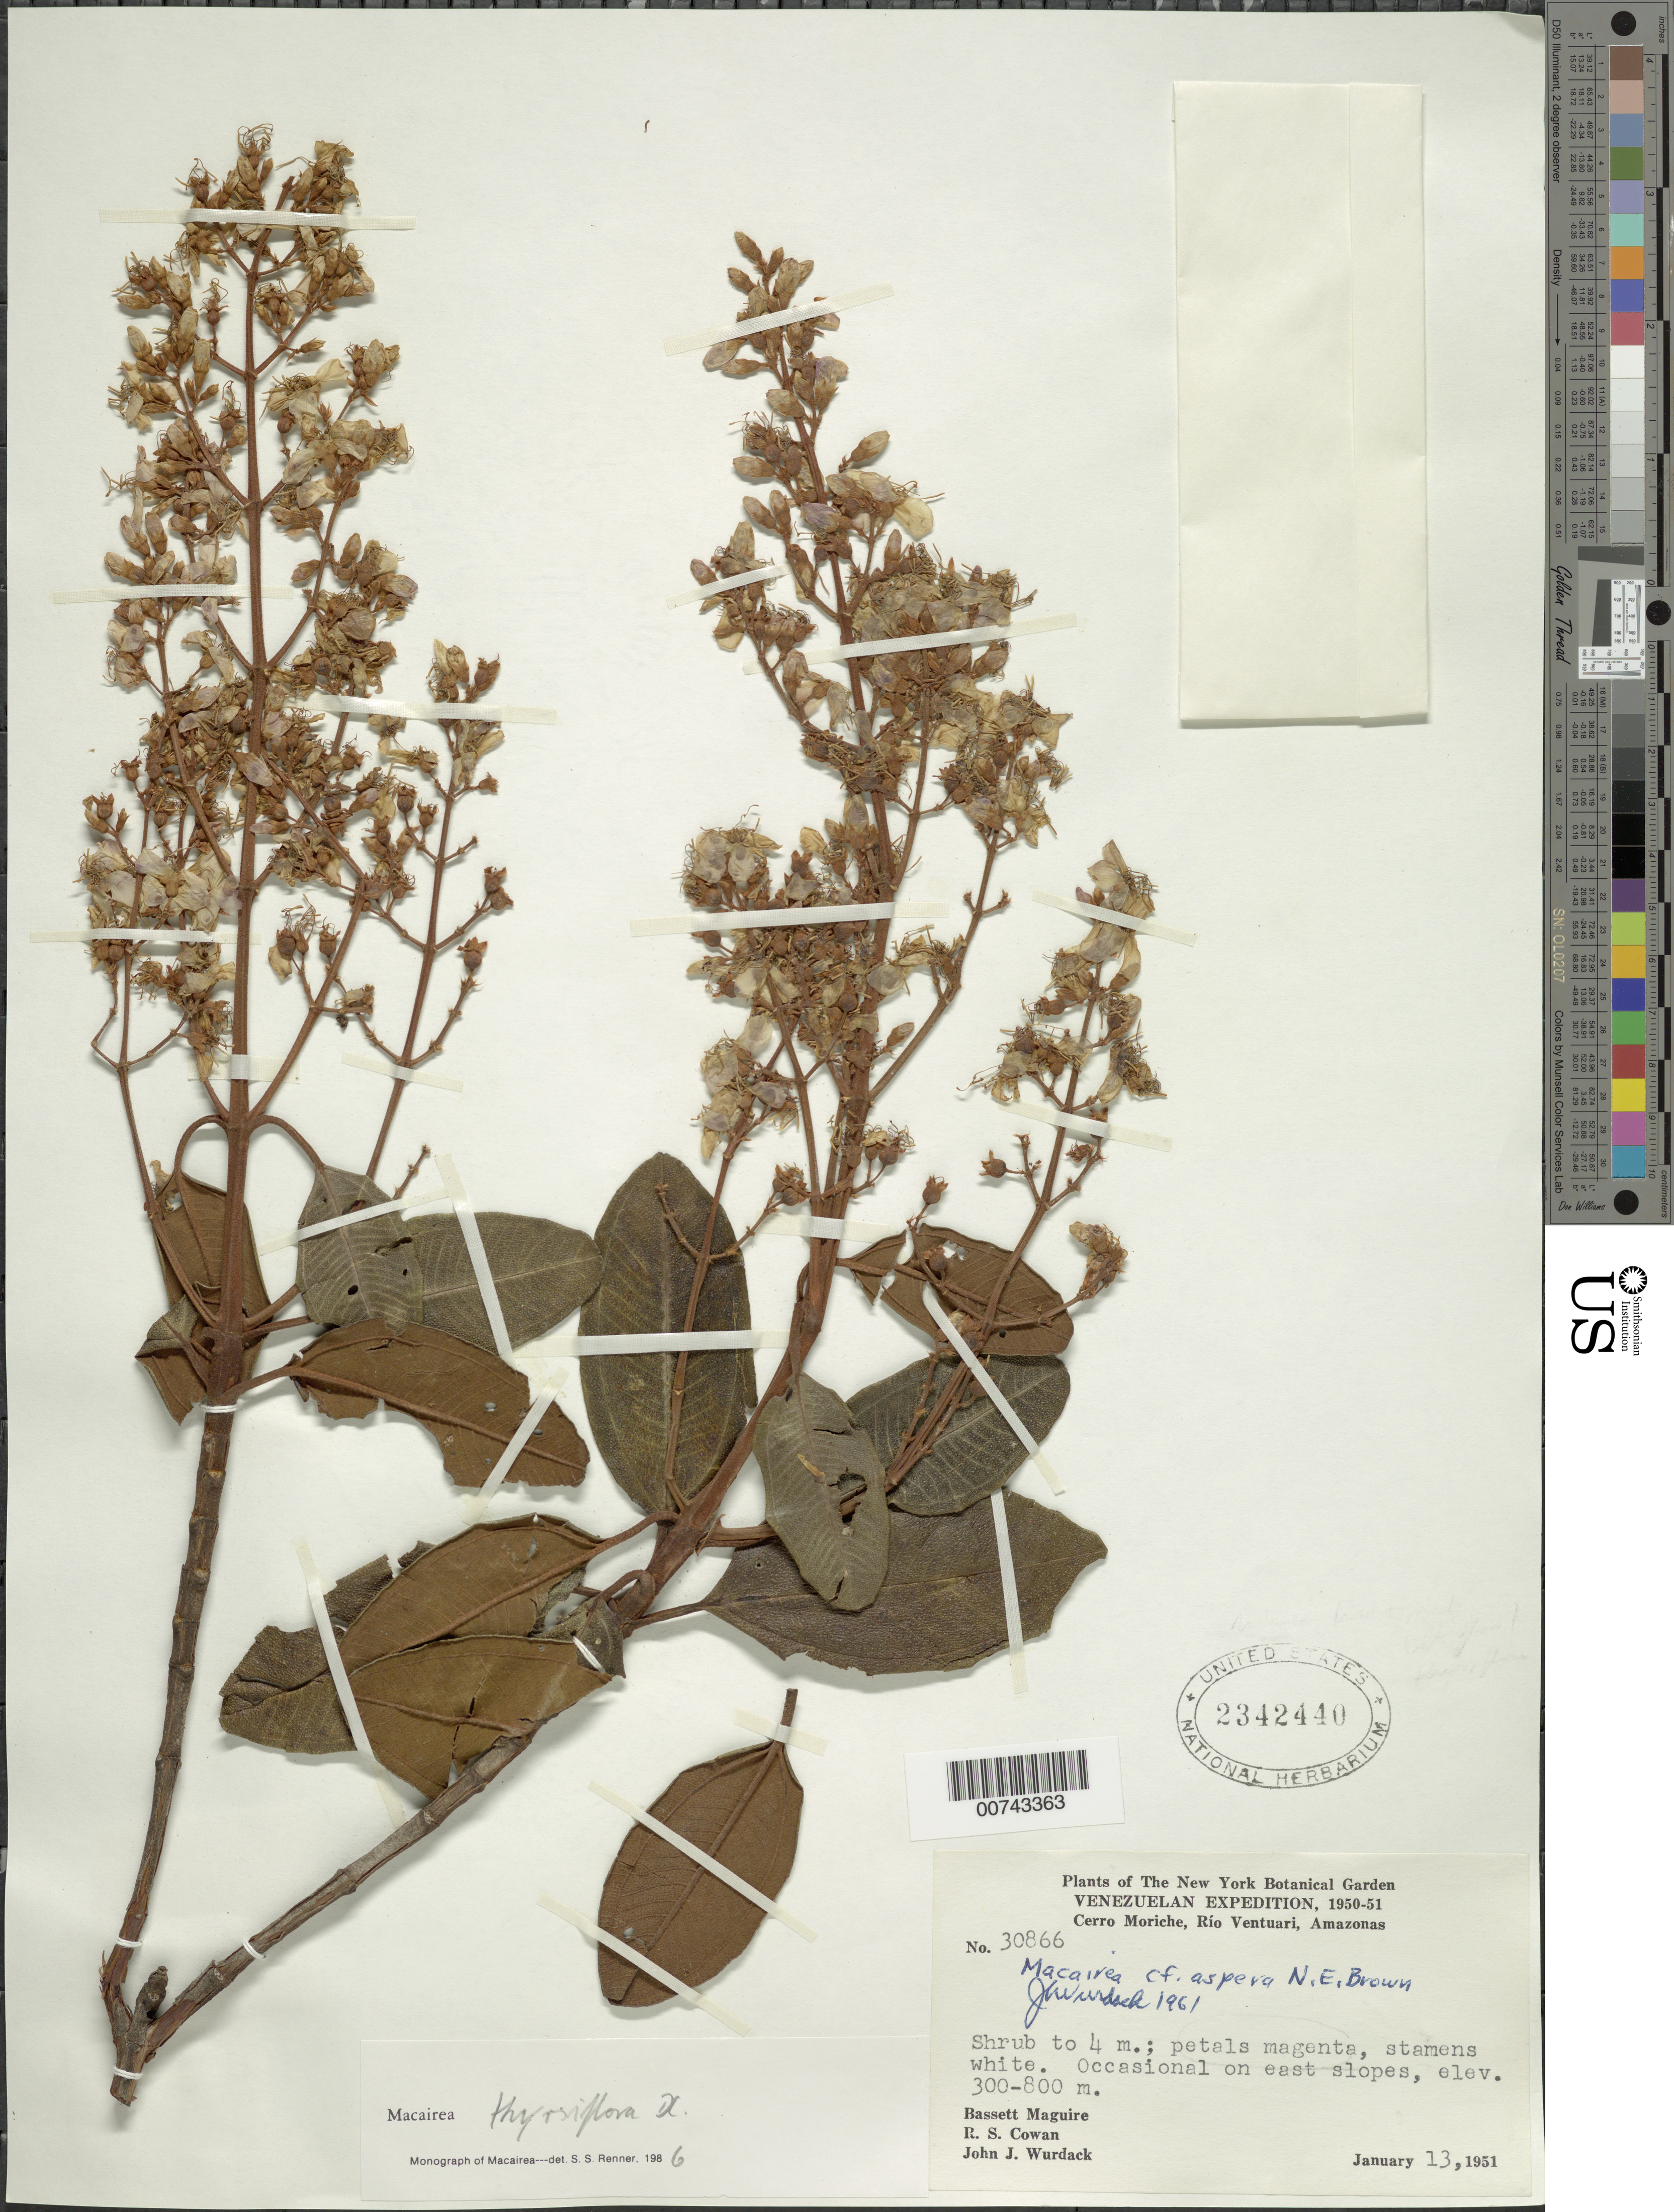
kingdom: Plantae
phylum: Tracheophyta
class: Magnoliopsida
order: Myrtales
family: Melastomataceae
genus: Macairea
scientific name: Macairea thyrsiflora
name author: DC.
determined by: Nunes da Silva, Diego, (RB), Jardim Botanico do Rio de Janeiro - Herbario (BRAZIL)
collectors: B. Maguire, R. S. Cowan & J. J. Wurdack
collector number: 30866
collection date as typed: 13-Jan-51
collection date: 1951-01-13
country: Venezuela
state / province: Amazonas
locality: Cerro Moriche, Río Ventuari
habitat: East slopes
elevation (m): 300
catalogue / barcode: US 2342440